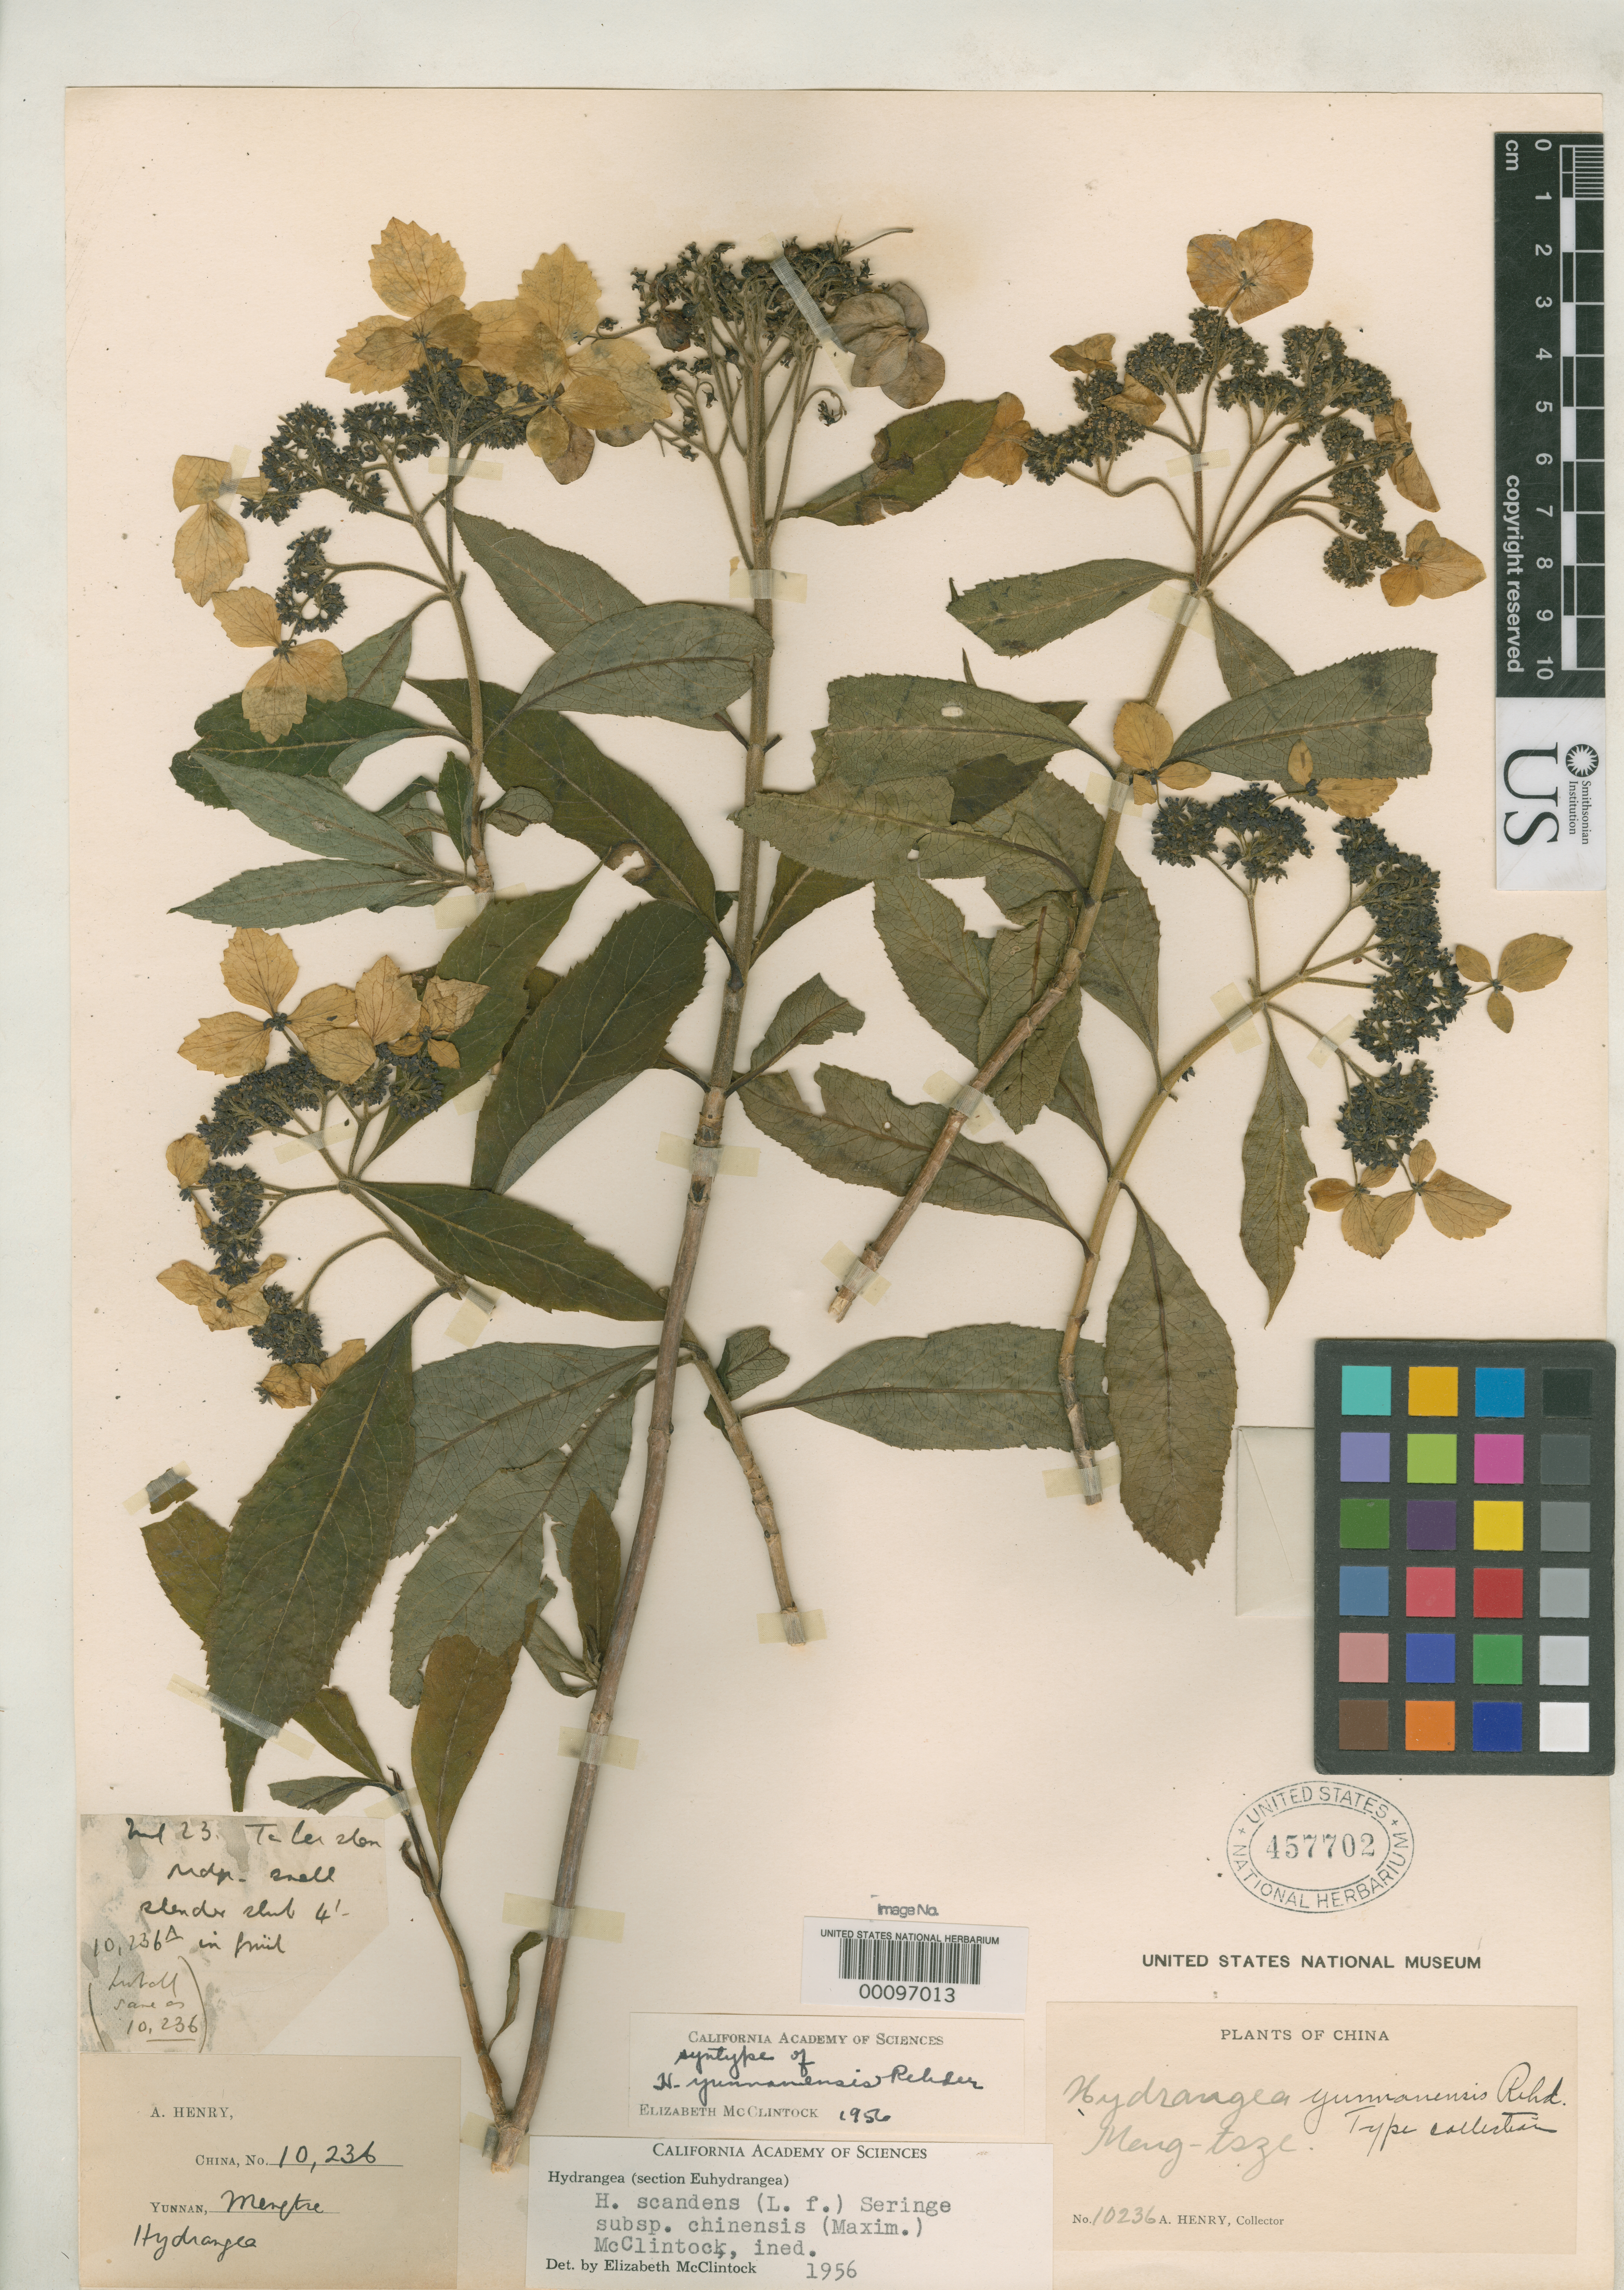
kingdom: Plantae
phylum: Tracheophyta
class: Magnoliopsida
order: Cornales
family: Hydrangeaceae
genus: Hydrangea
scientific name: Hydrangea yunnanensis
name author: Rehder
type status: Syntype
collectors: A. Henry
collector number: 1023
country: China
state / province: Yunnan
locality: Mengtze.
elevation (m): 2100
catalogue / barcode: US 457702